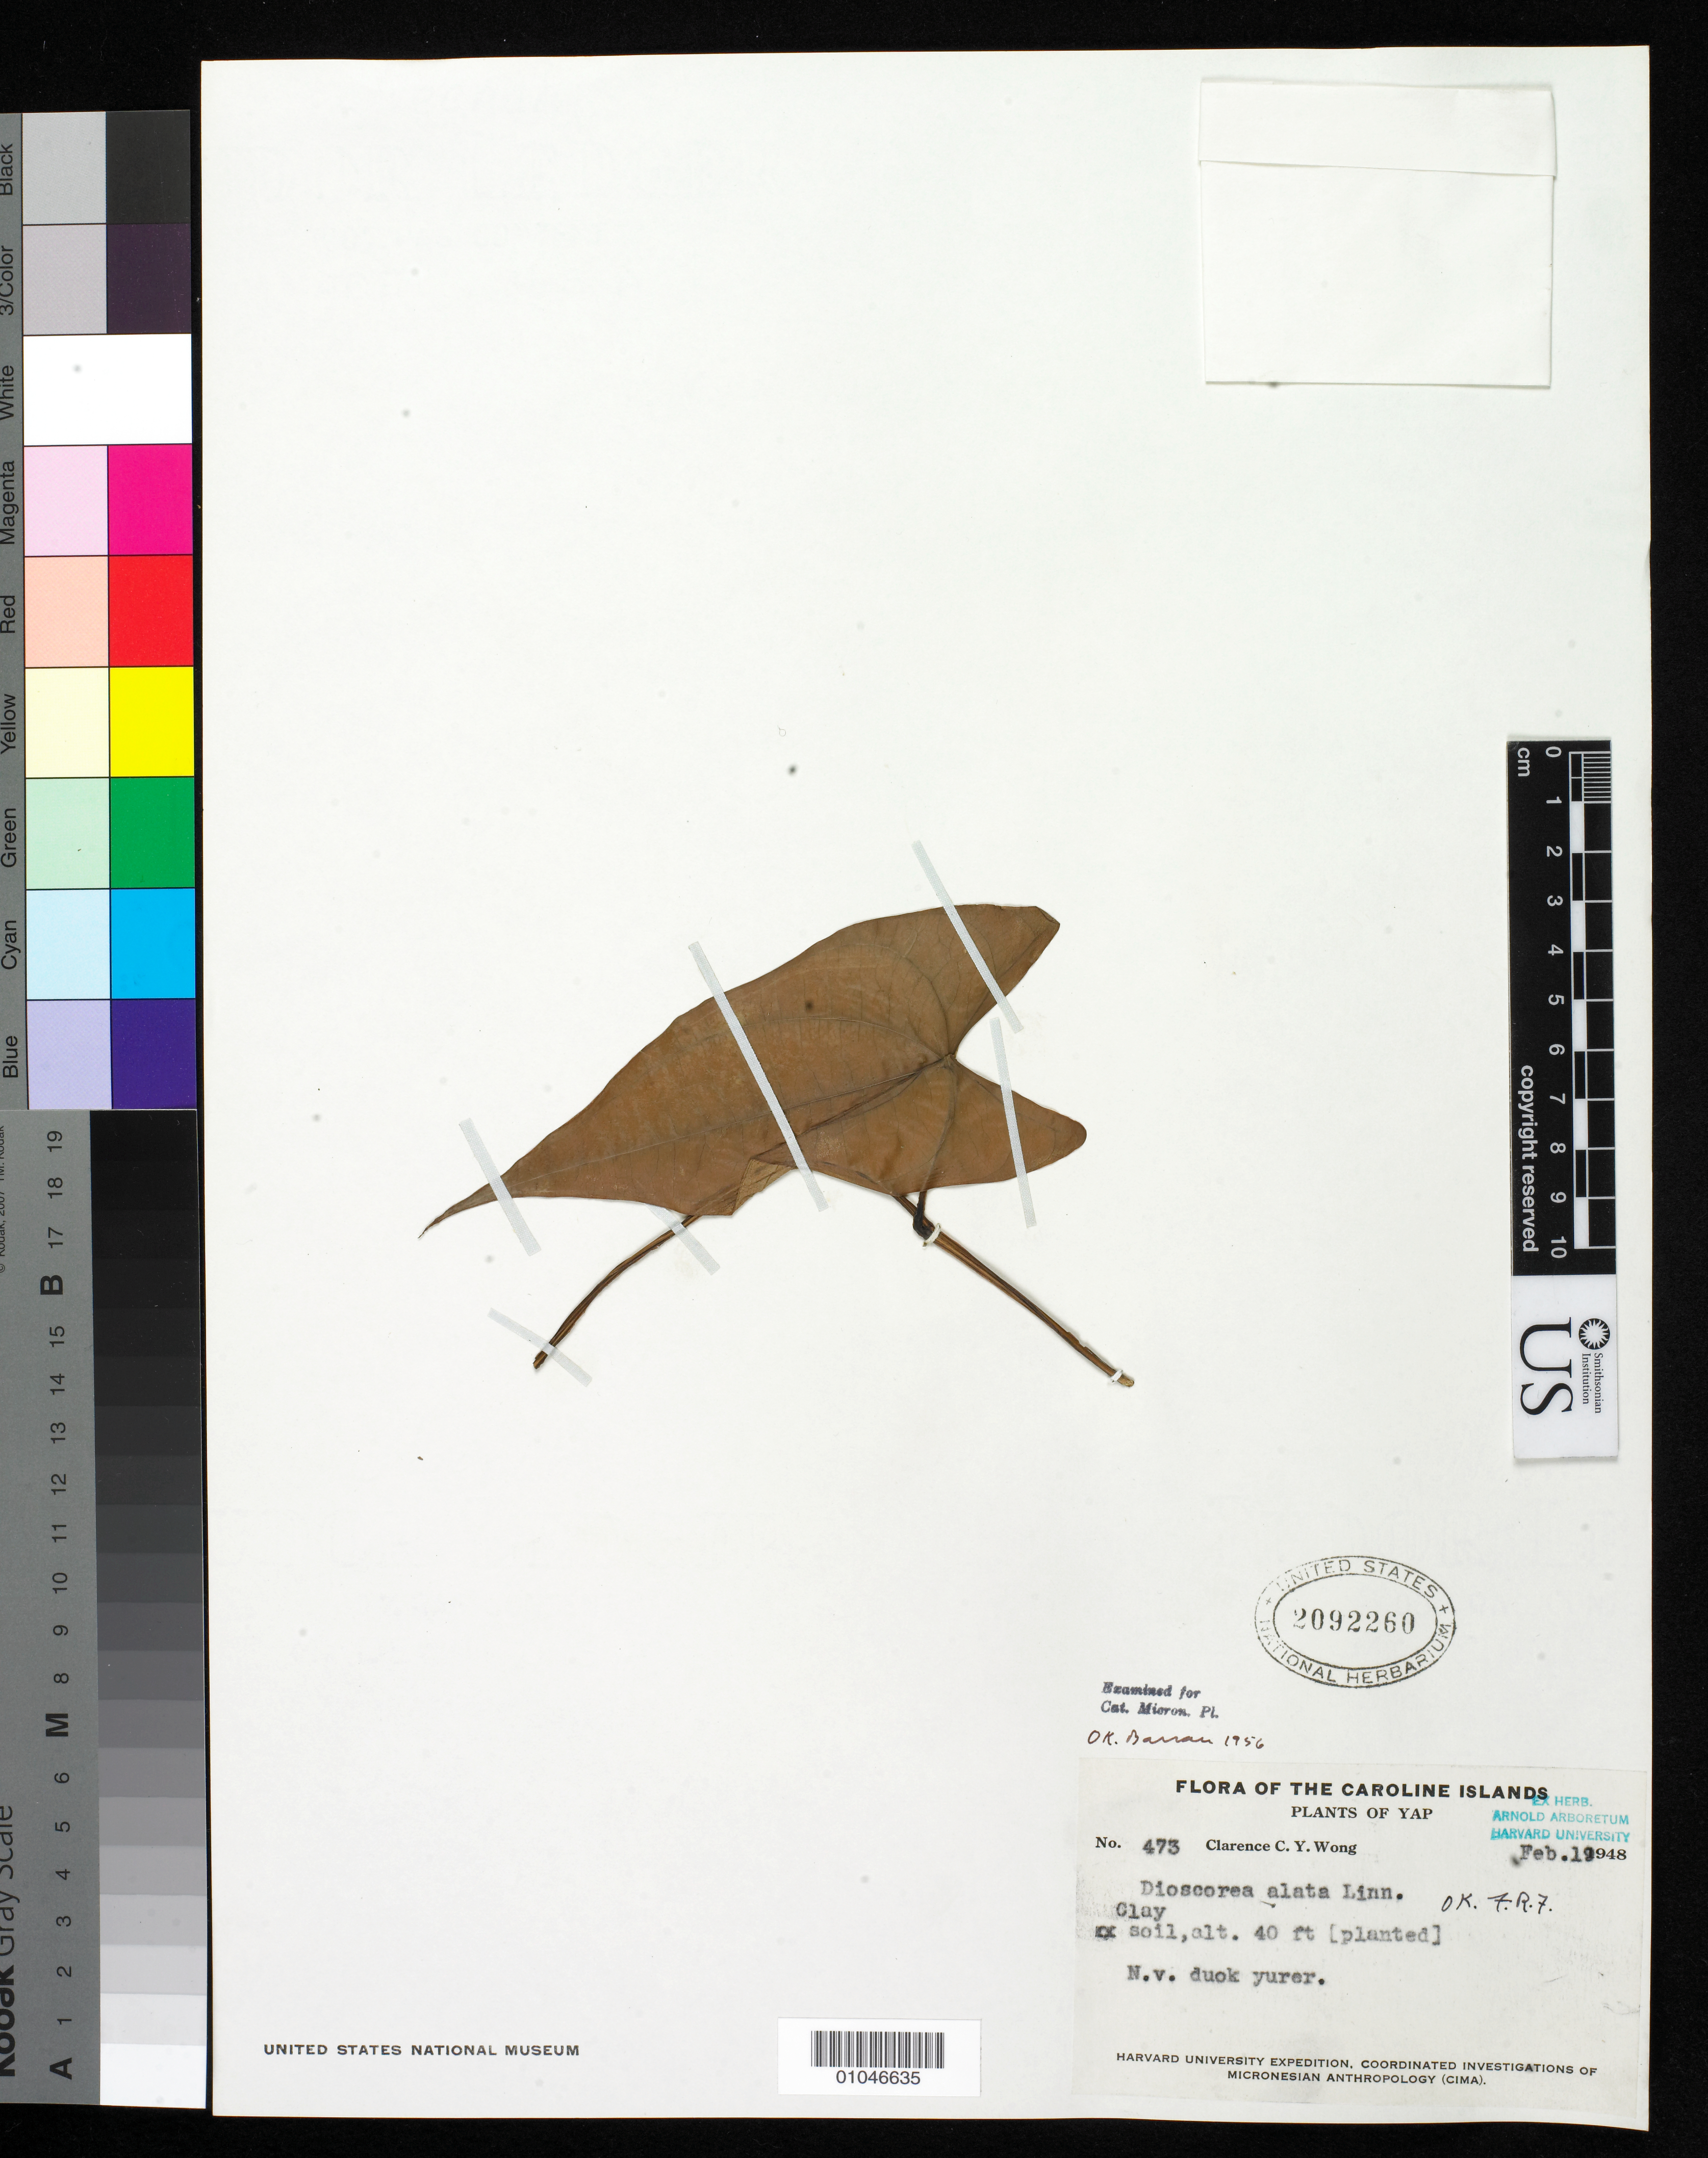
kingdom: Plantae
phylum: Tracheophyta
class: Liliopsida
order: Dioscoreales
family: Dioscoreaceae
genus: Dioscorea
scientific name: Dioscorea alata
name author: L.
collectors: C. Wong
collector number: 473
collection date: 1948-02-19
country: Micronesia, Federated States of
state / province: Yap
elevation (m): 12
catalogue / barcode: US 2092260